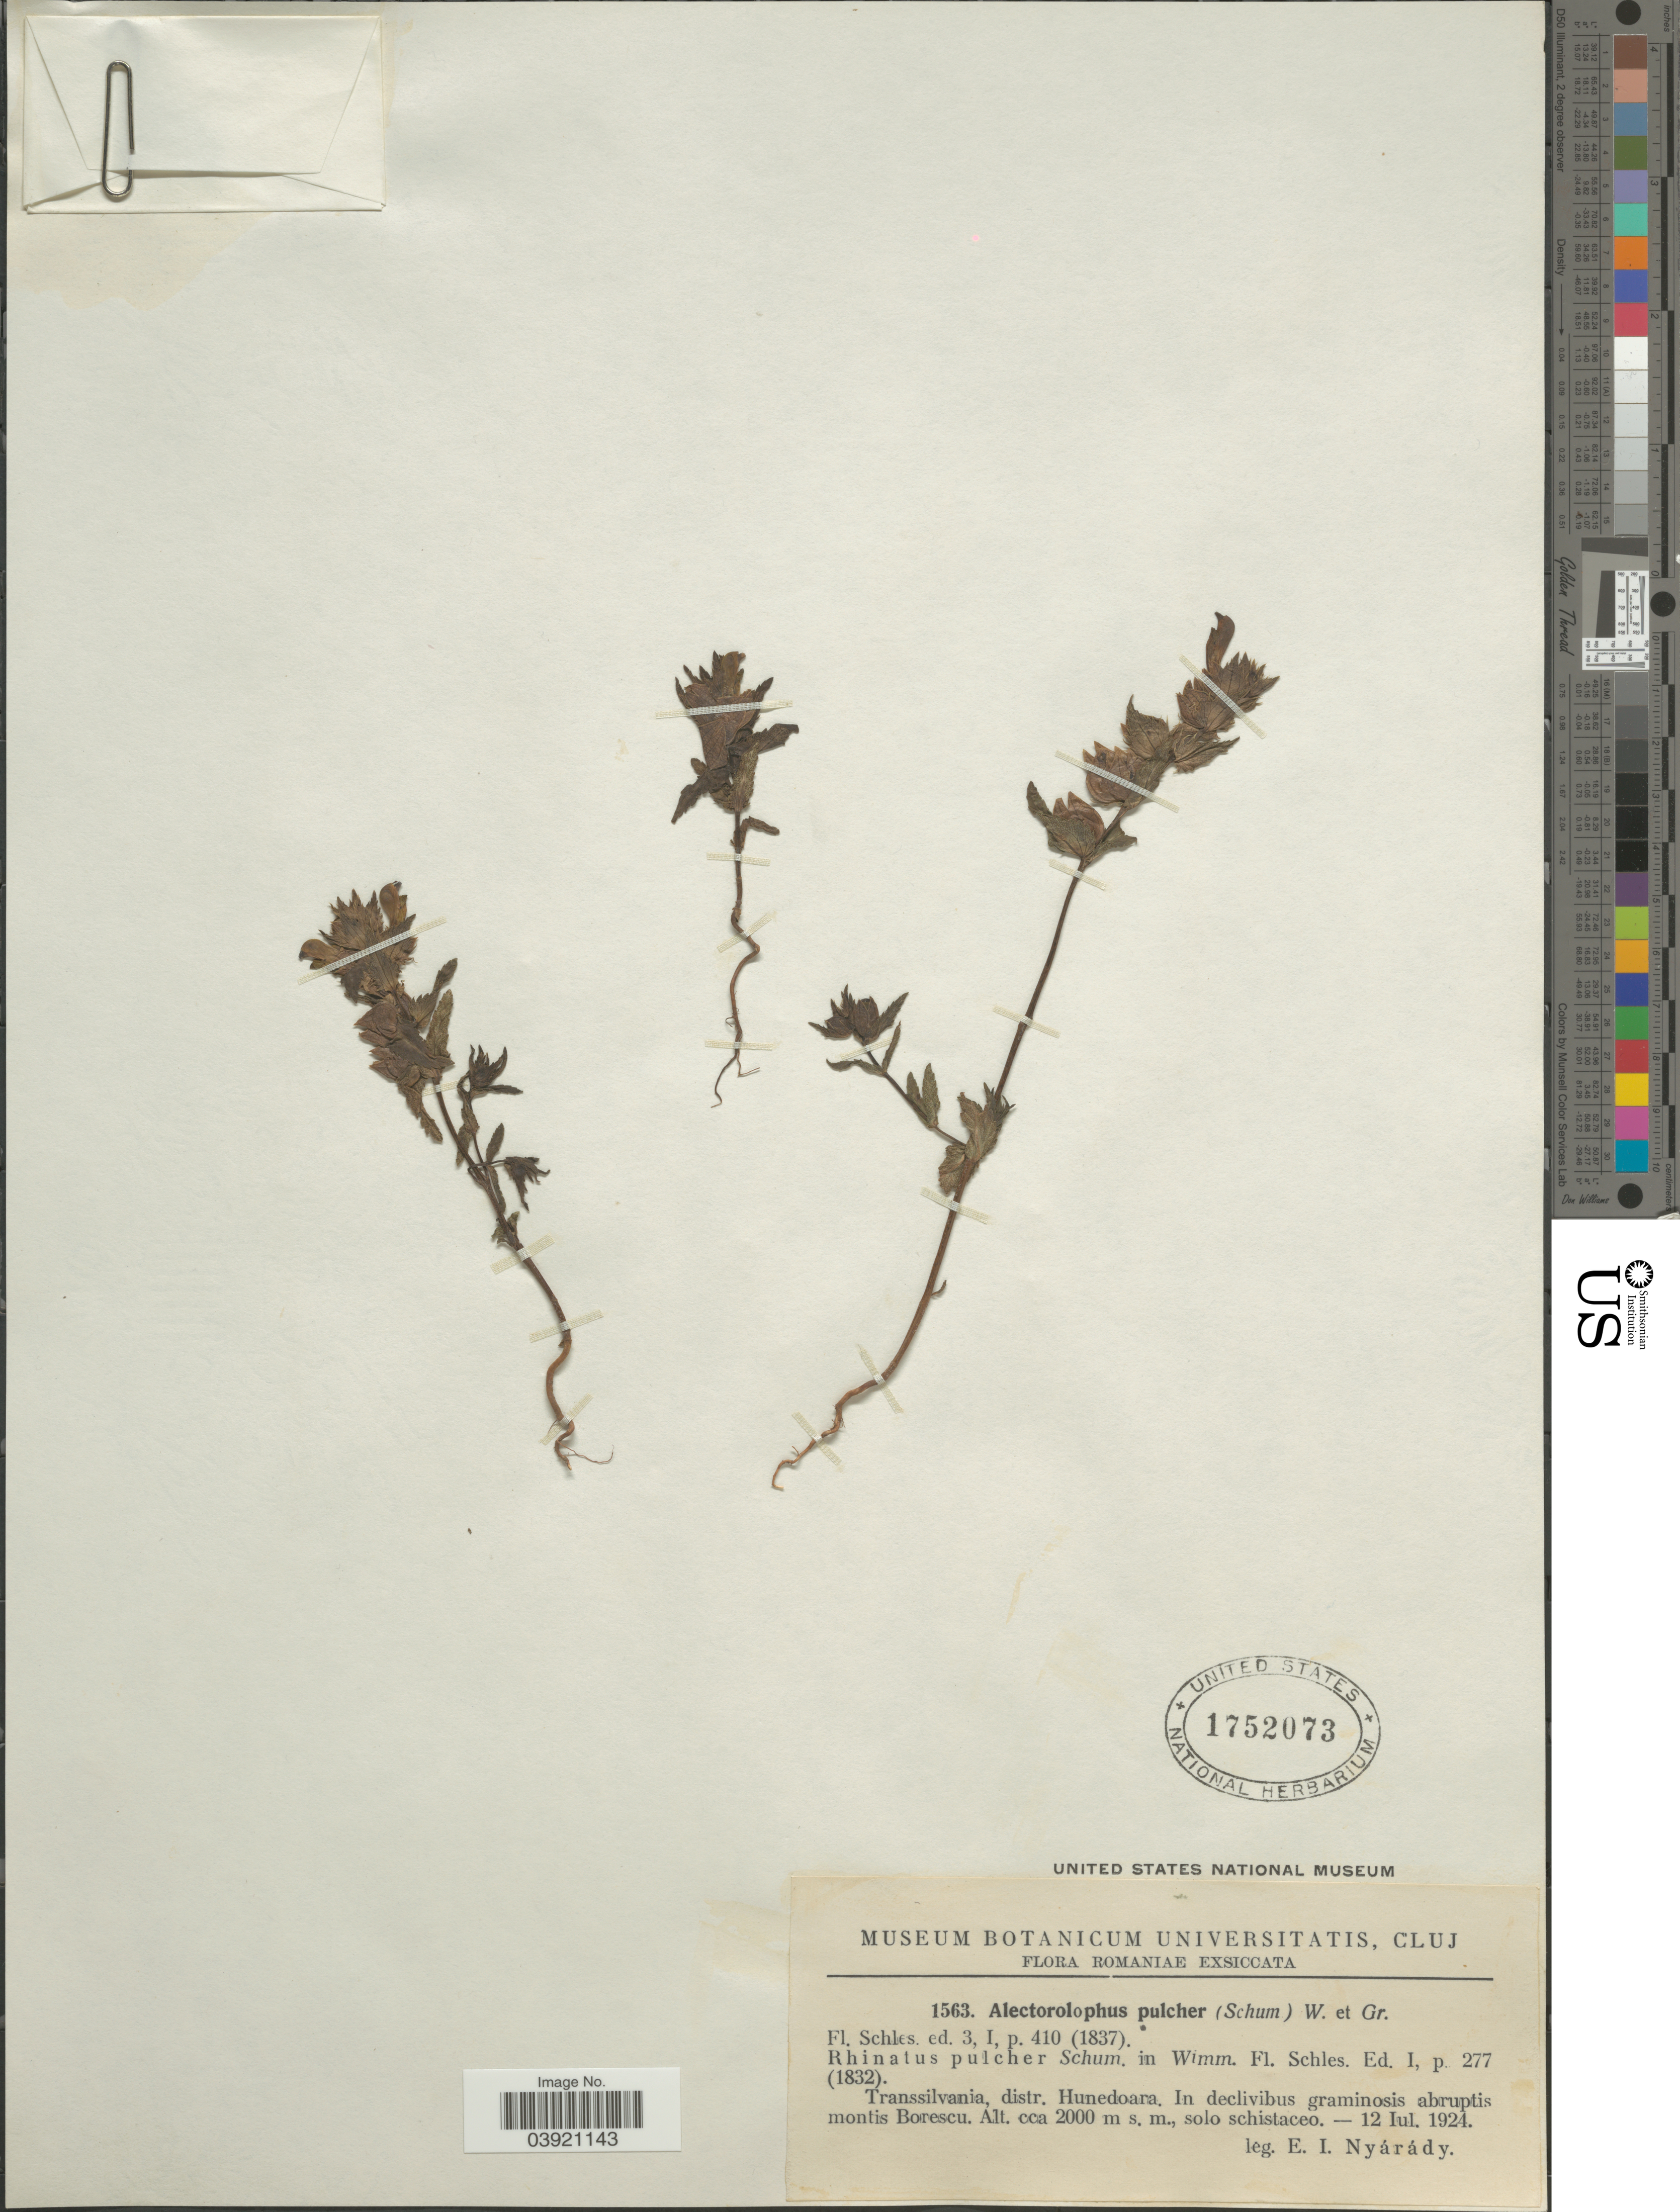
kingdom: Plantae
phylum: Tracheophyta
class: Magnoliopsida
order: Lamiales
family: Orobanchaceae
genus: Rhinanthus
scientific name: Rhinanthus pulcher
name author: Gunther & Schummel ex Opiz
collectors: E. Nyárády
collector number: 1563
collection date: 1924-07-12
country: Romania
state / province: Hunedoara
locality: Transsilvania, distr. Hunedoara. In declivibus graminosis abruptis montis Borescu.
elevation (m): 2000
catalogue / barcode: US 1752073